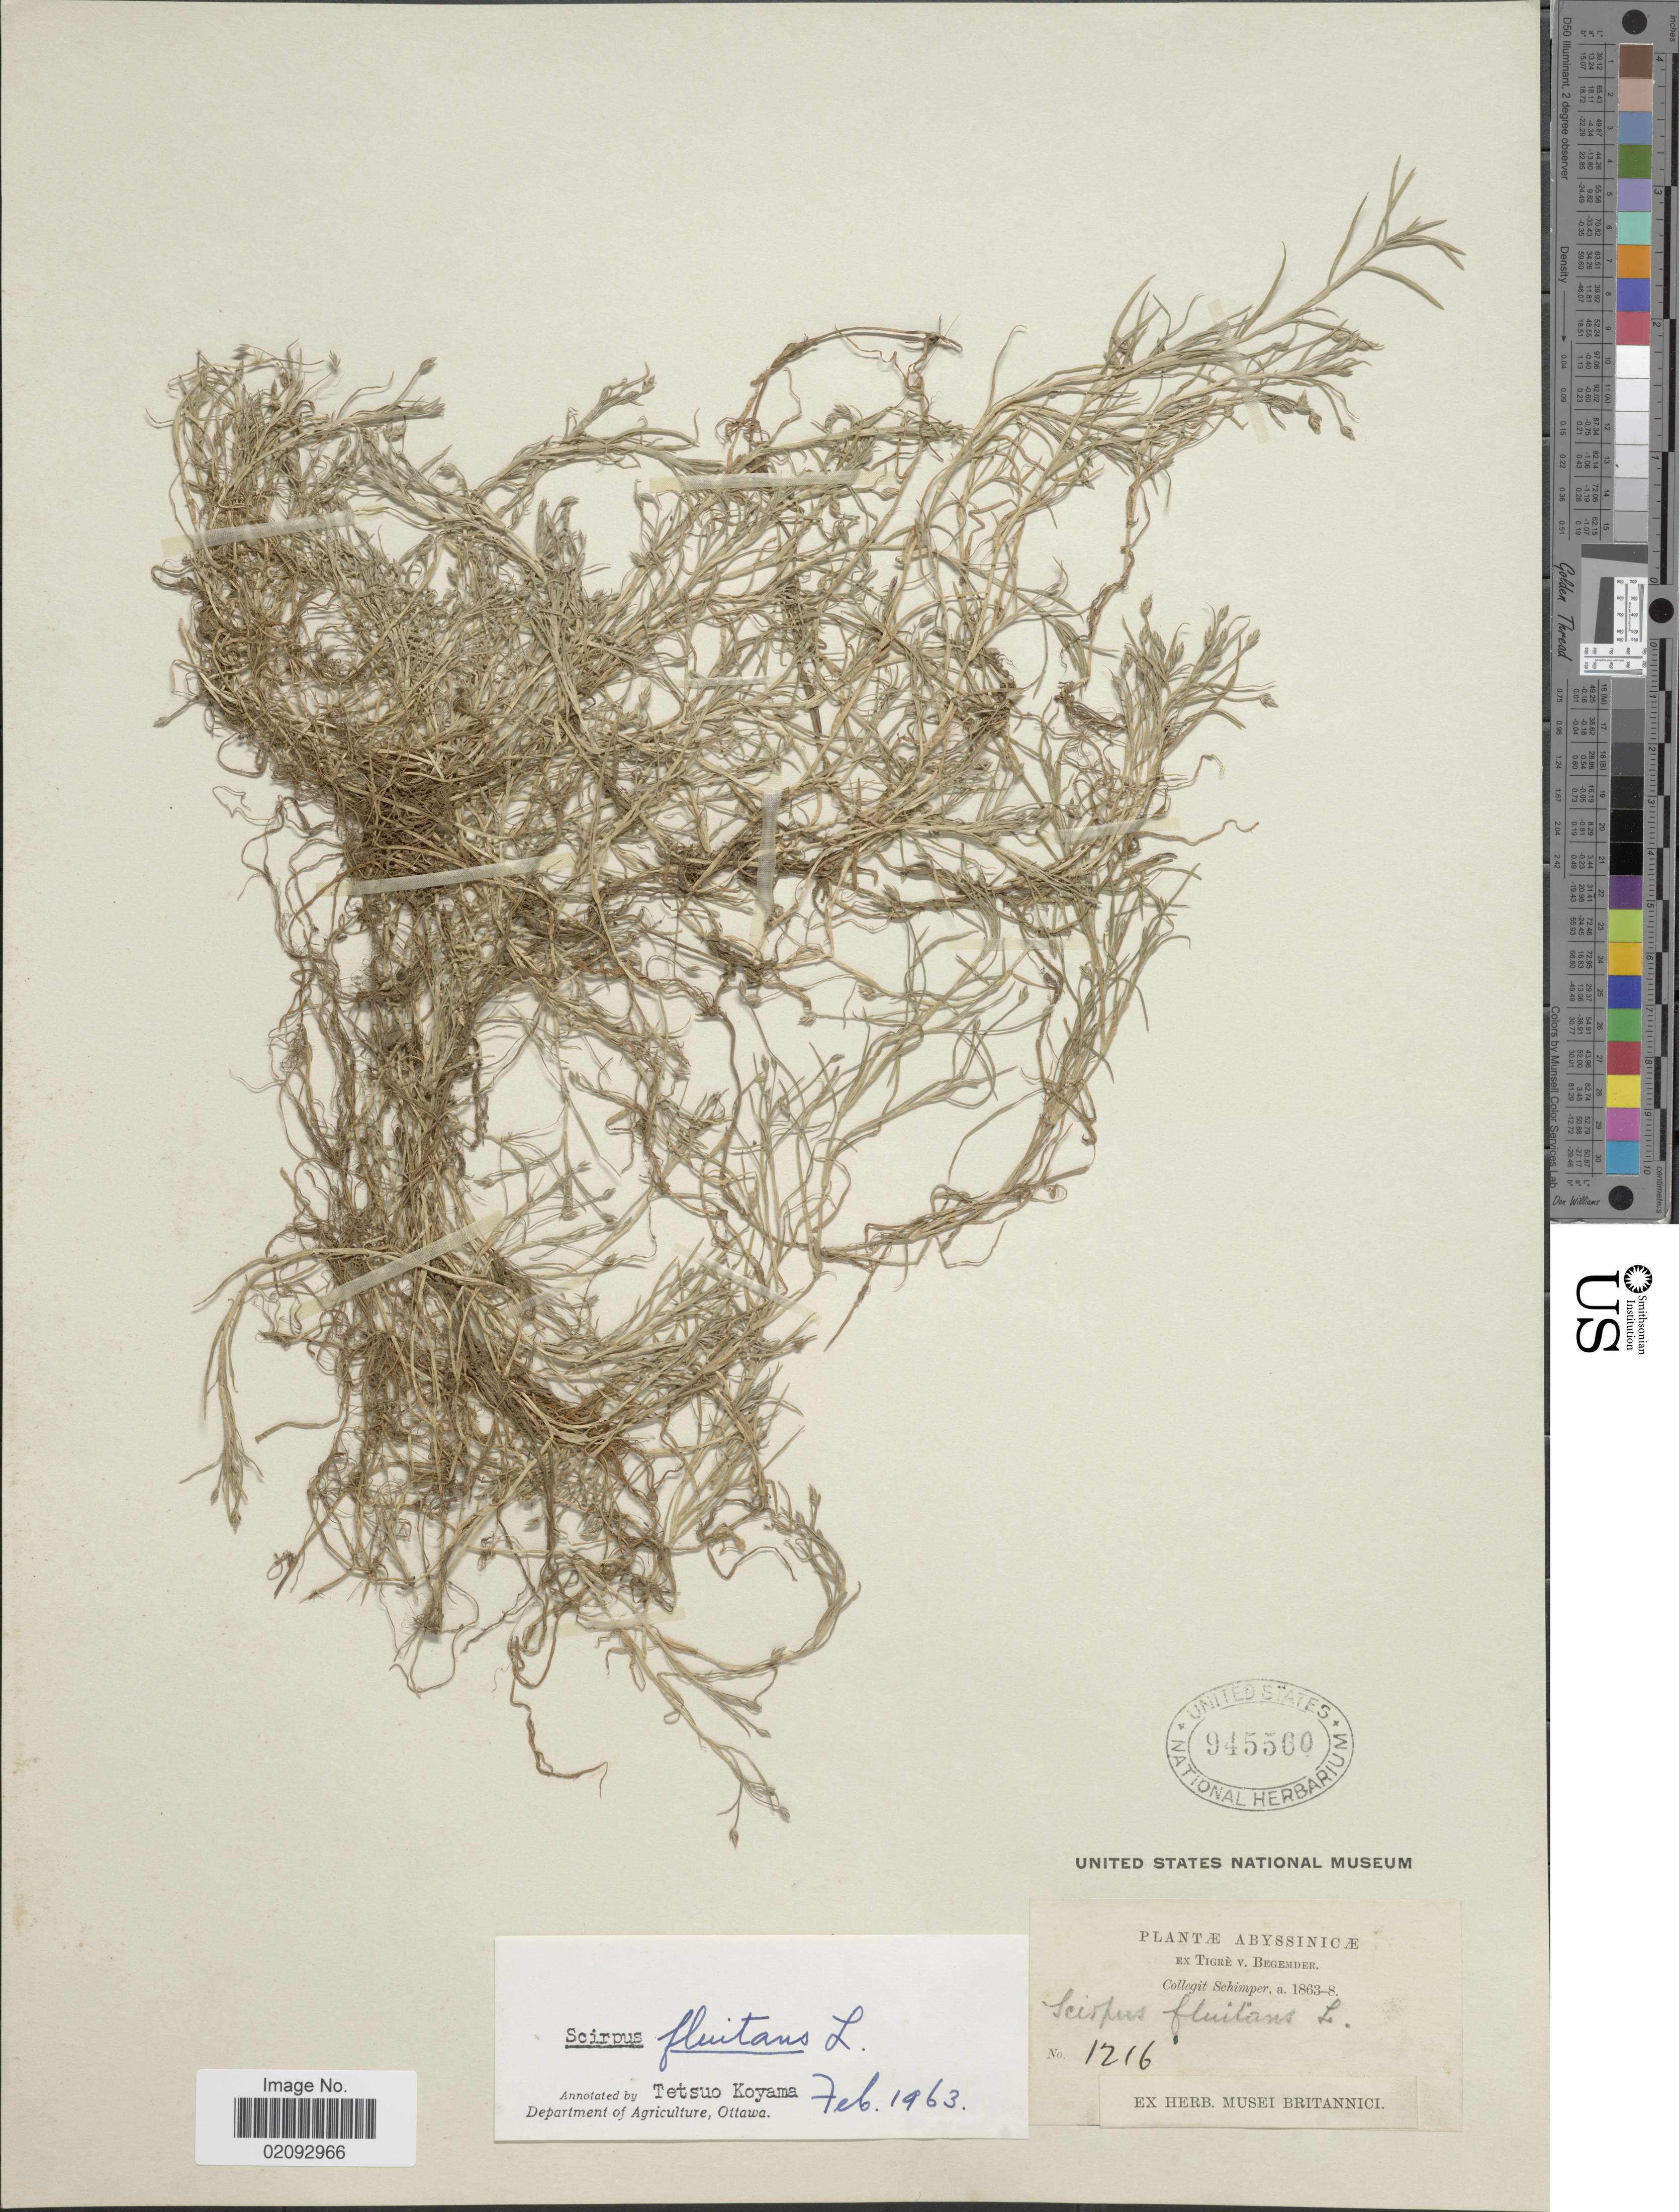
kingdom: Plantae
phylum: Tracheophyta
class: Liliopsida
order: Poales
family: Cyperaceae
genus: Isolepis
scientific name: Isolepis fluitans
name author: (L.) R. Br.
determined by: Strong, Mark T., (BOT), Smithsonian Institution - National Museum of Natural History (UNITED STATES)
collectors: -. Schimper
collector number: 1216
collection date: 1863/1868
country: Eritrea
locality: Abyssinicæ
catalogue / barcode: US 945560